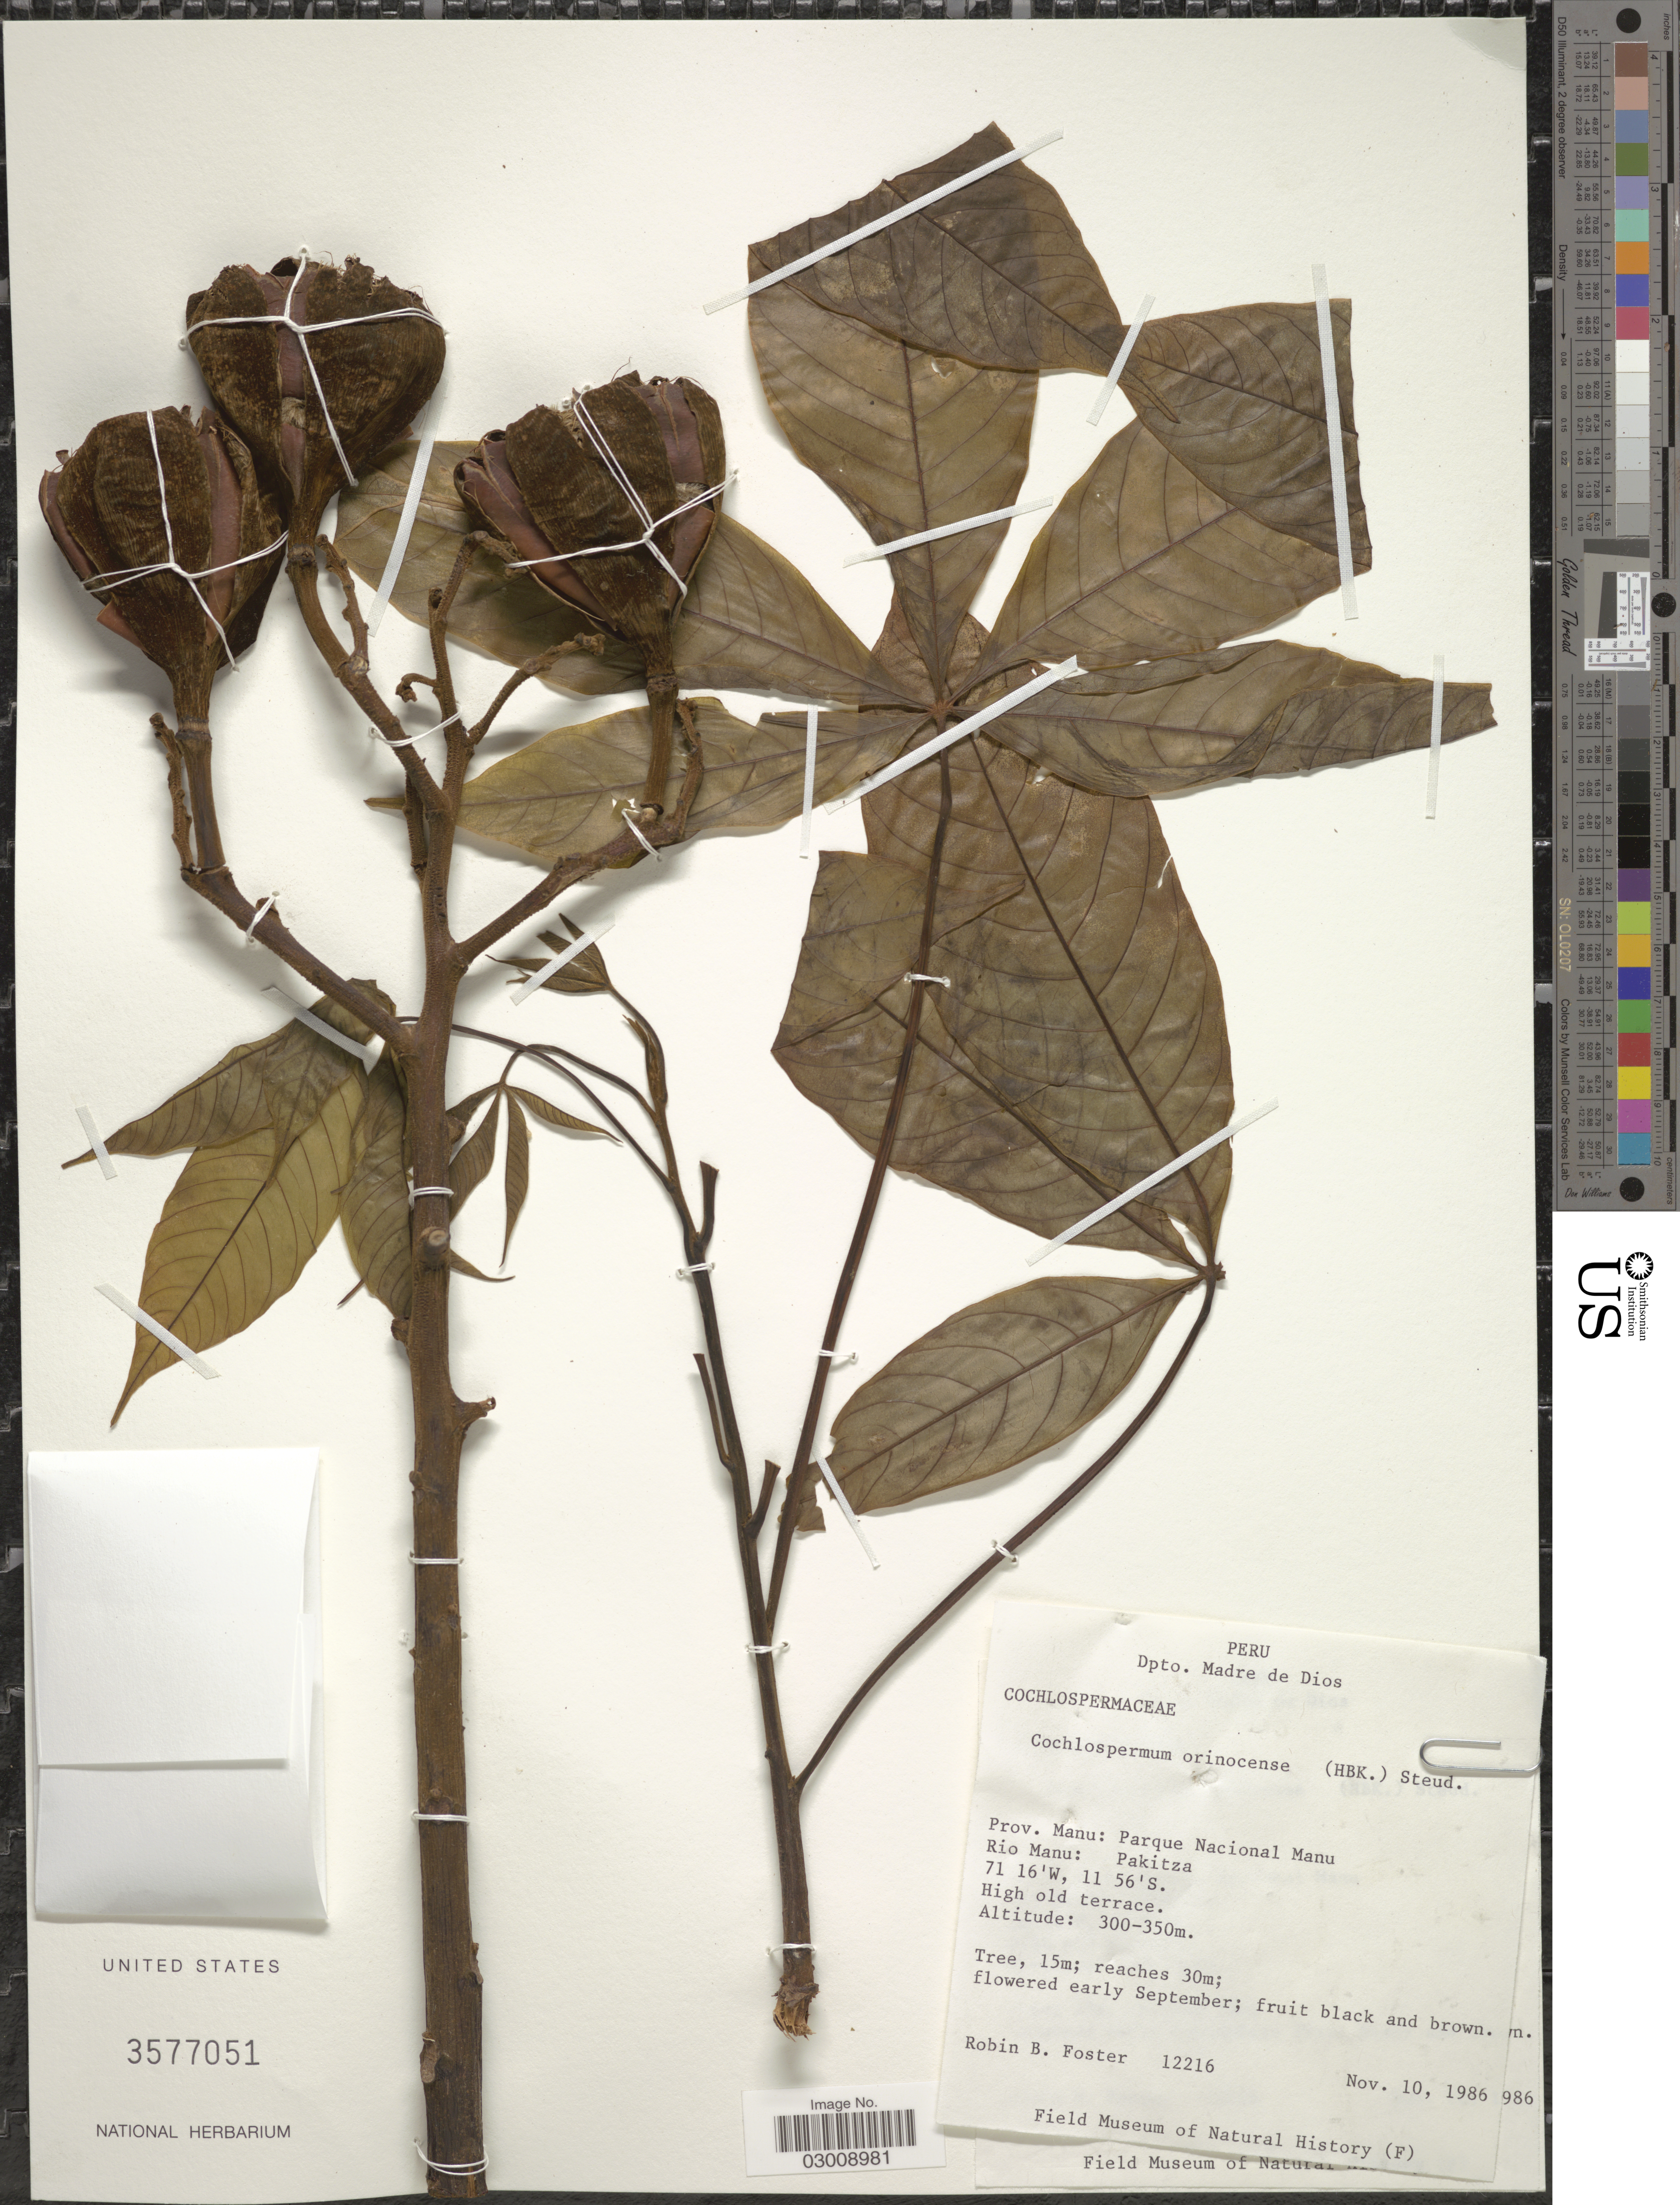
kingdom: Plantae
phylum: Tracheophyta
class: Magnoliopsida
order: Malvales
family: Cochlospermaceae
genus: Cochlospermum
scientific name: Cochlospermum orinocense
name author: (Kunth) Steud.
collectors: R. B. Foster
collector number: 12216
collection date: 1986-11-10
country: Peru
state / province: Madre de Dios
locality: Dpto. Madre de Dios. Prov. Manu: Parque Nacional Manu. Rio Manu: Pakitza.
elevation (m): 300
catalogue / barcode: US 3577051